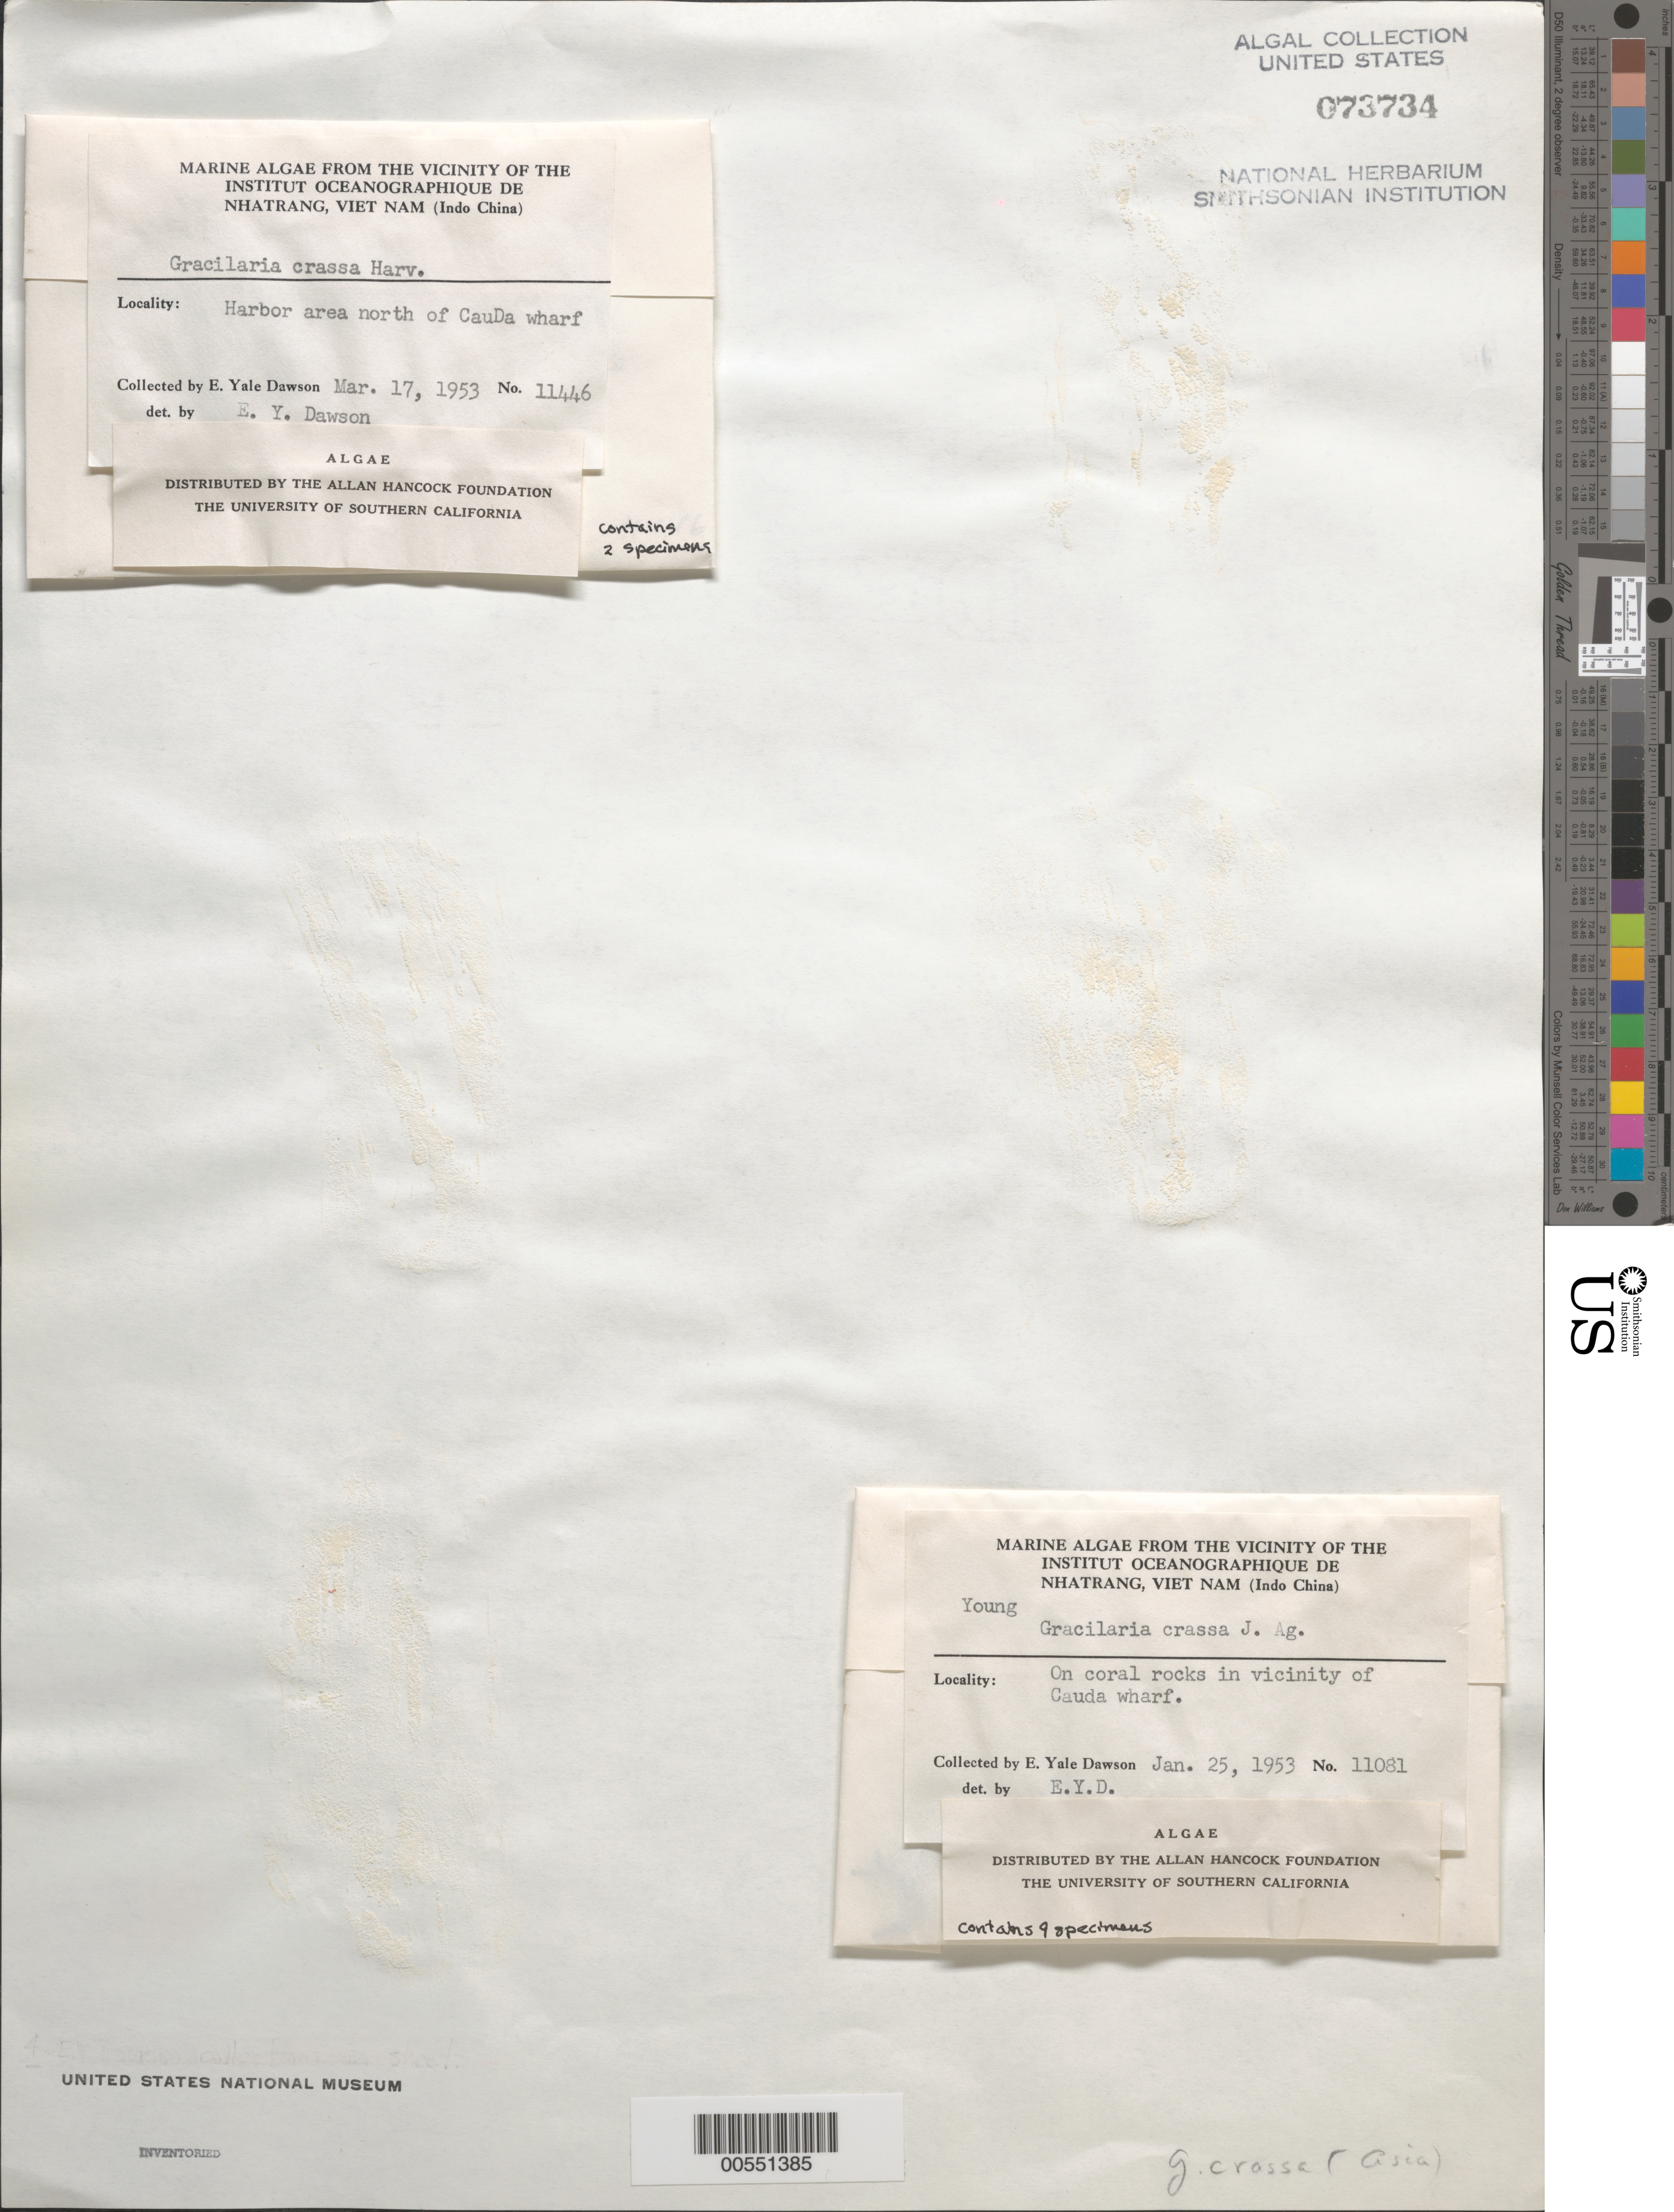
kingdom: Plantae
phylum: Rhodophyta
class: Florideophyceae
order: Gracilariales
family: Gracilariaceae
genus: Gracilaria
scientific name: Gracilaria canaliculata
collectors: E. Y. Dawson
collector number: EYD 11081 & EYD 11446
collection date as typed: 25 Jan 1953 AND 17 Mar 1953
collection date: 1953-01-25,1953-03-17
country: Vietnam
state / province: Phu Khanh Province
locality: Cau da harbor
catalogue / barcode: US 73734